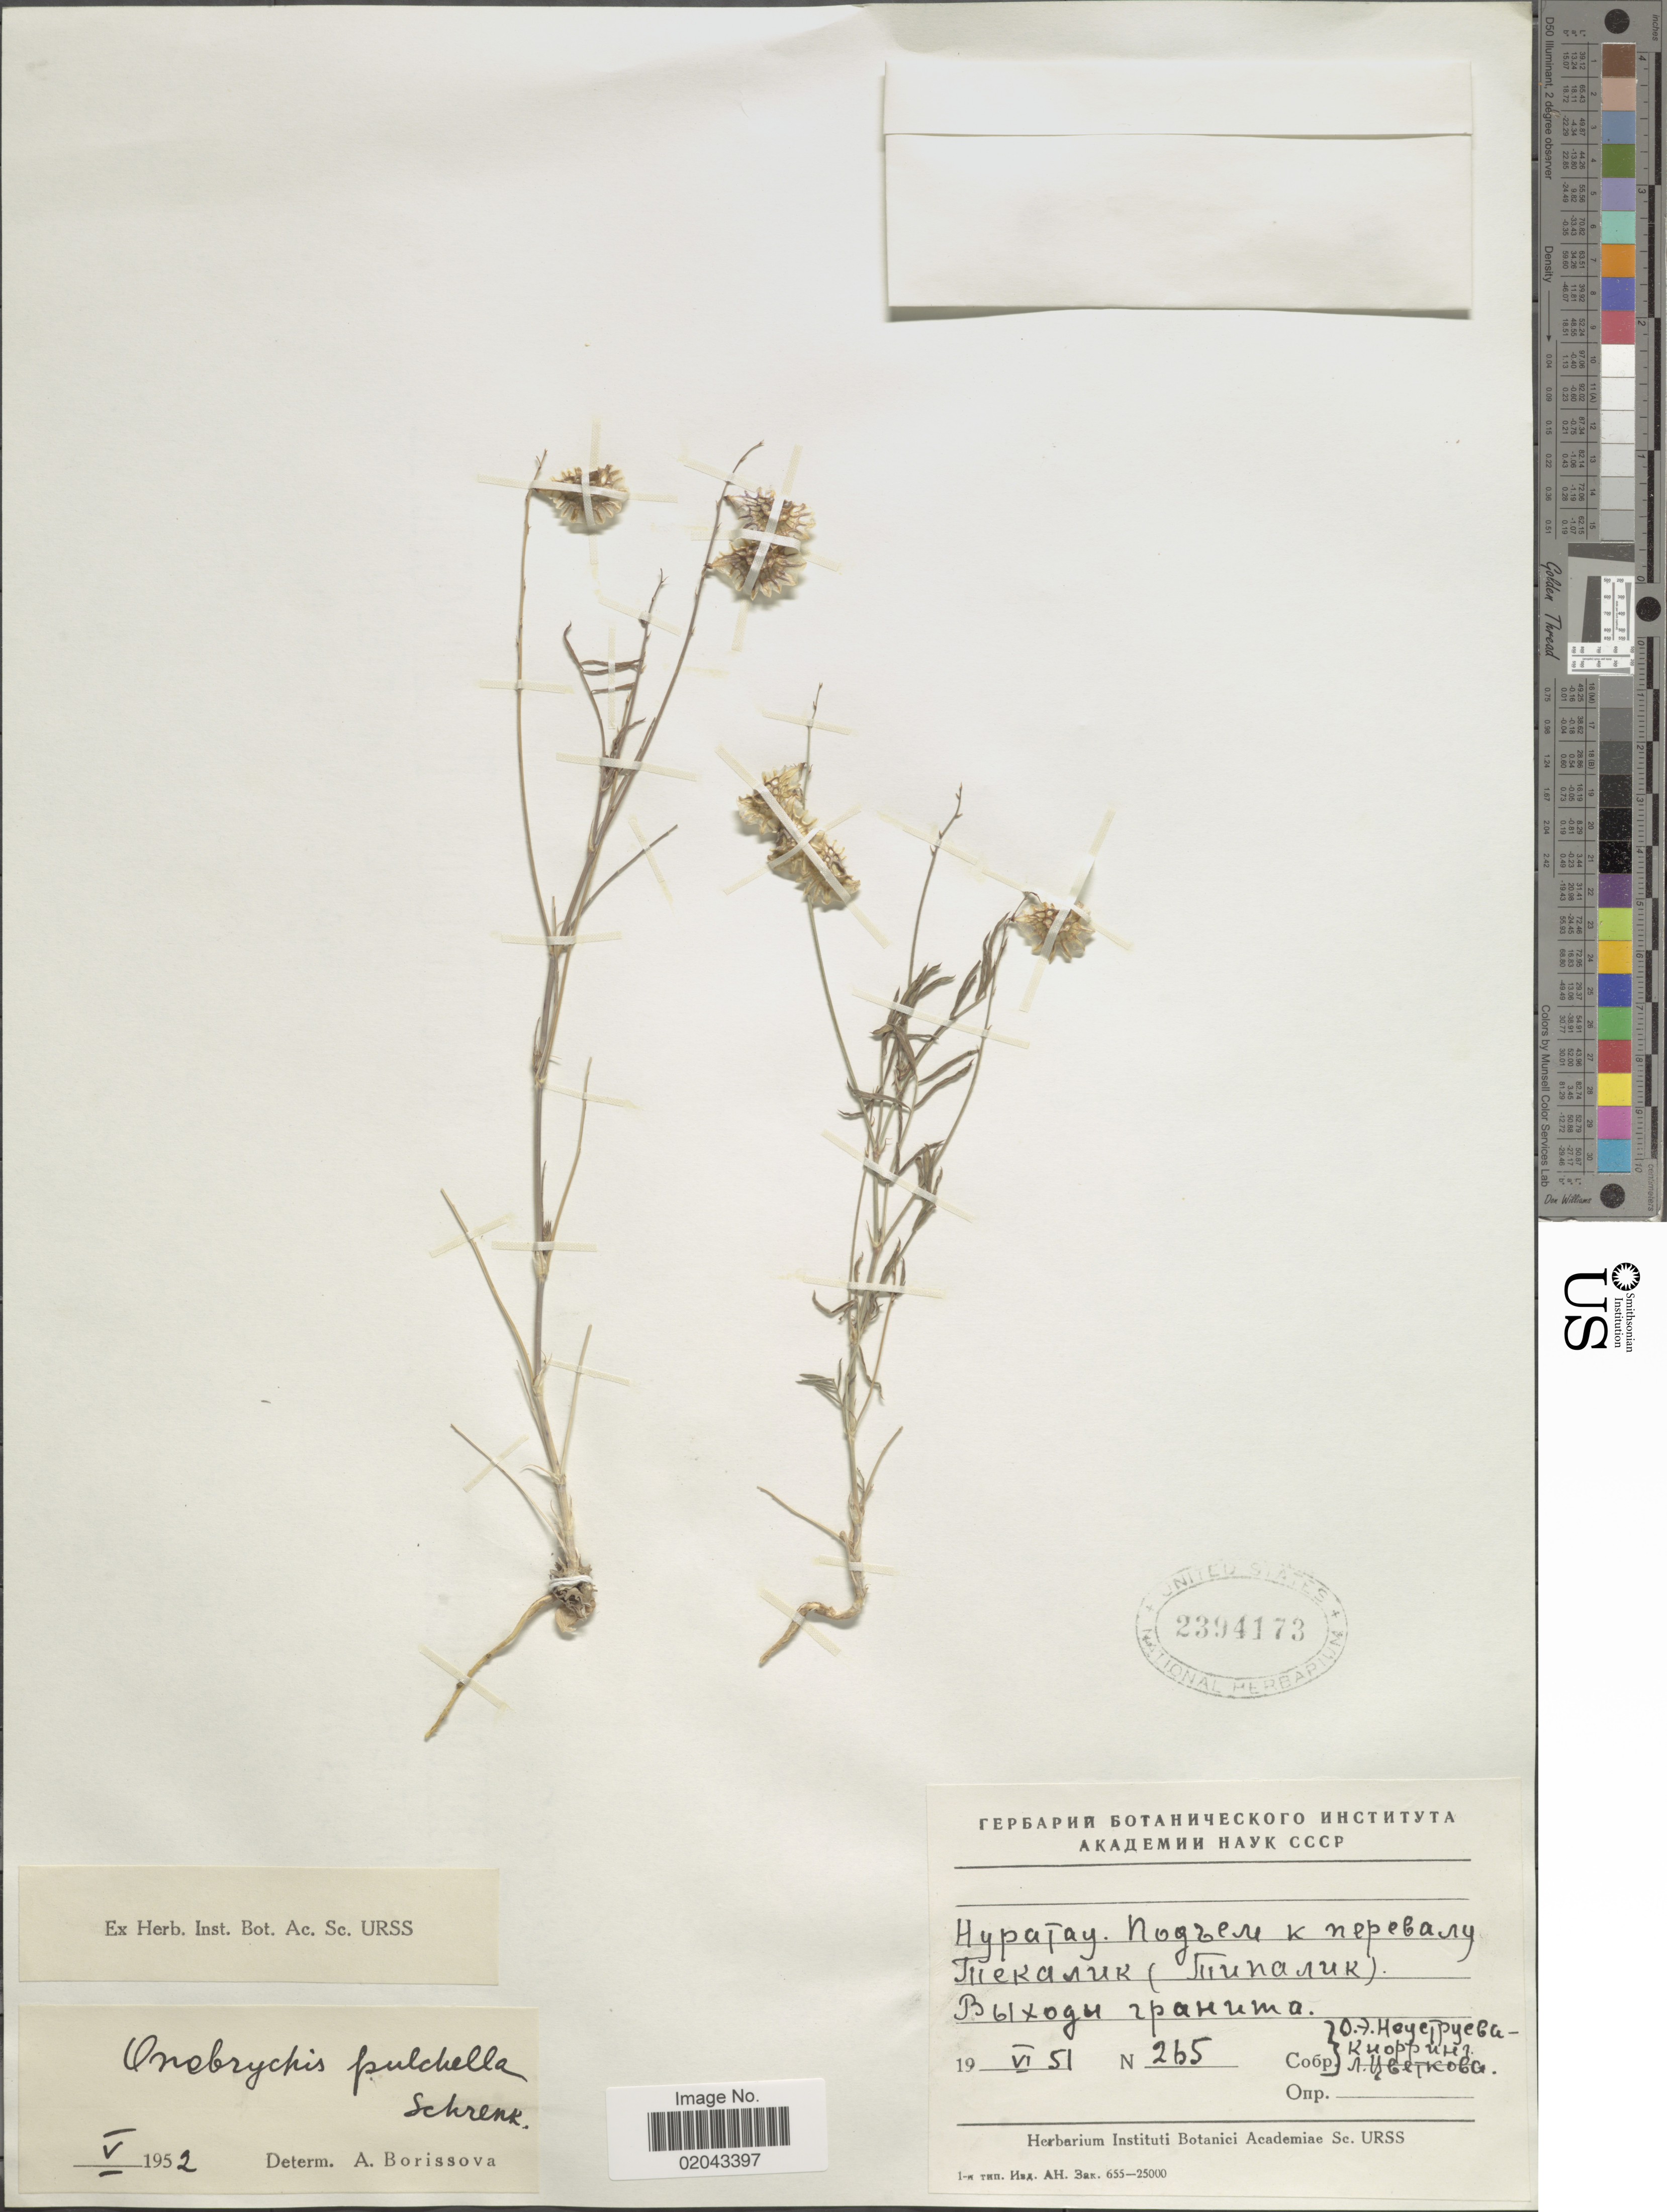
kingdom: Plantae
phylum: Tracheophyta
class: Magnoliopsida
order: Fabales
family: Fabaceae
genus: Onobrychis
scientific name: Onobrychis micrantha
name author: Schrenk ex Fisch. & C.A. Mey.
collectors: O. Neustrueva-Knorring & L. Tsvetkova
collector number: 265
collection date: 1951-06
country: Uzbekistan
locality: Nuratau Mountains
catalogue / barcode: US 2394173